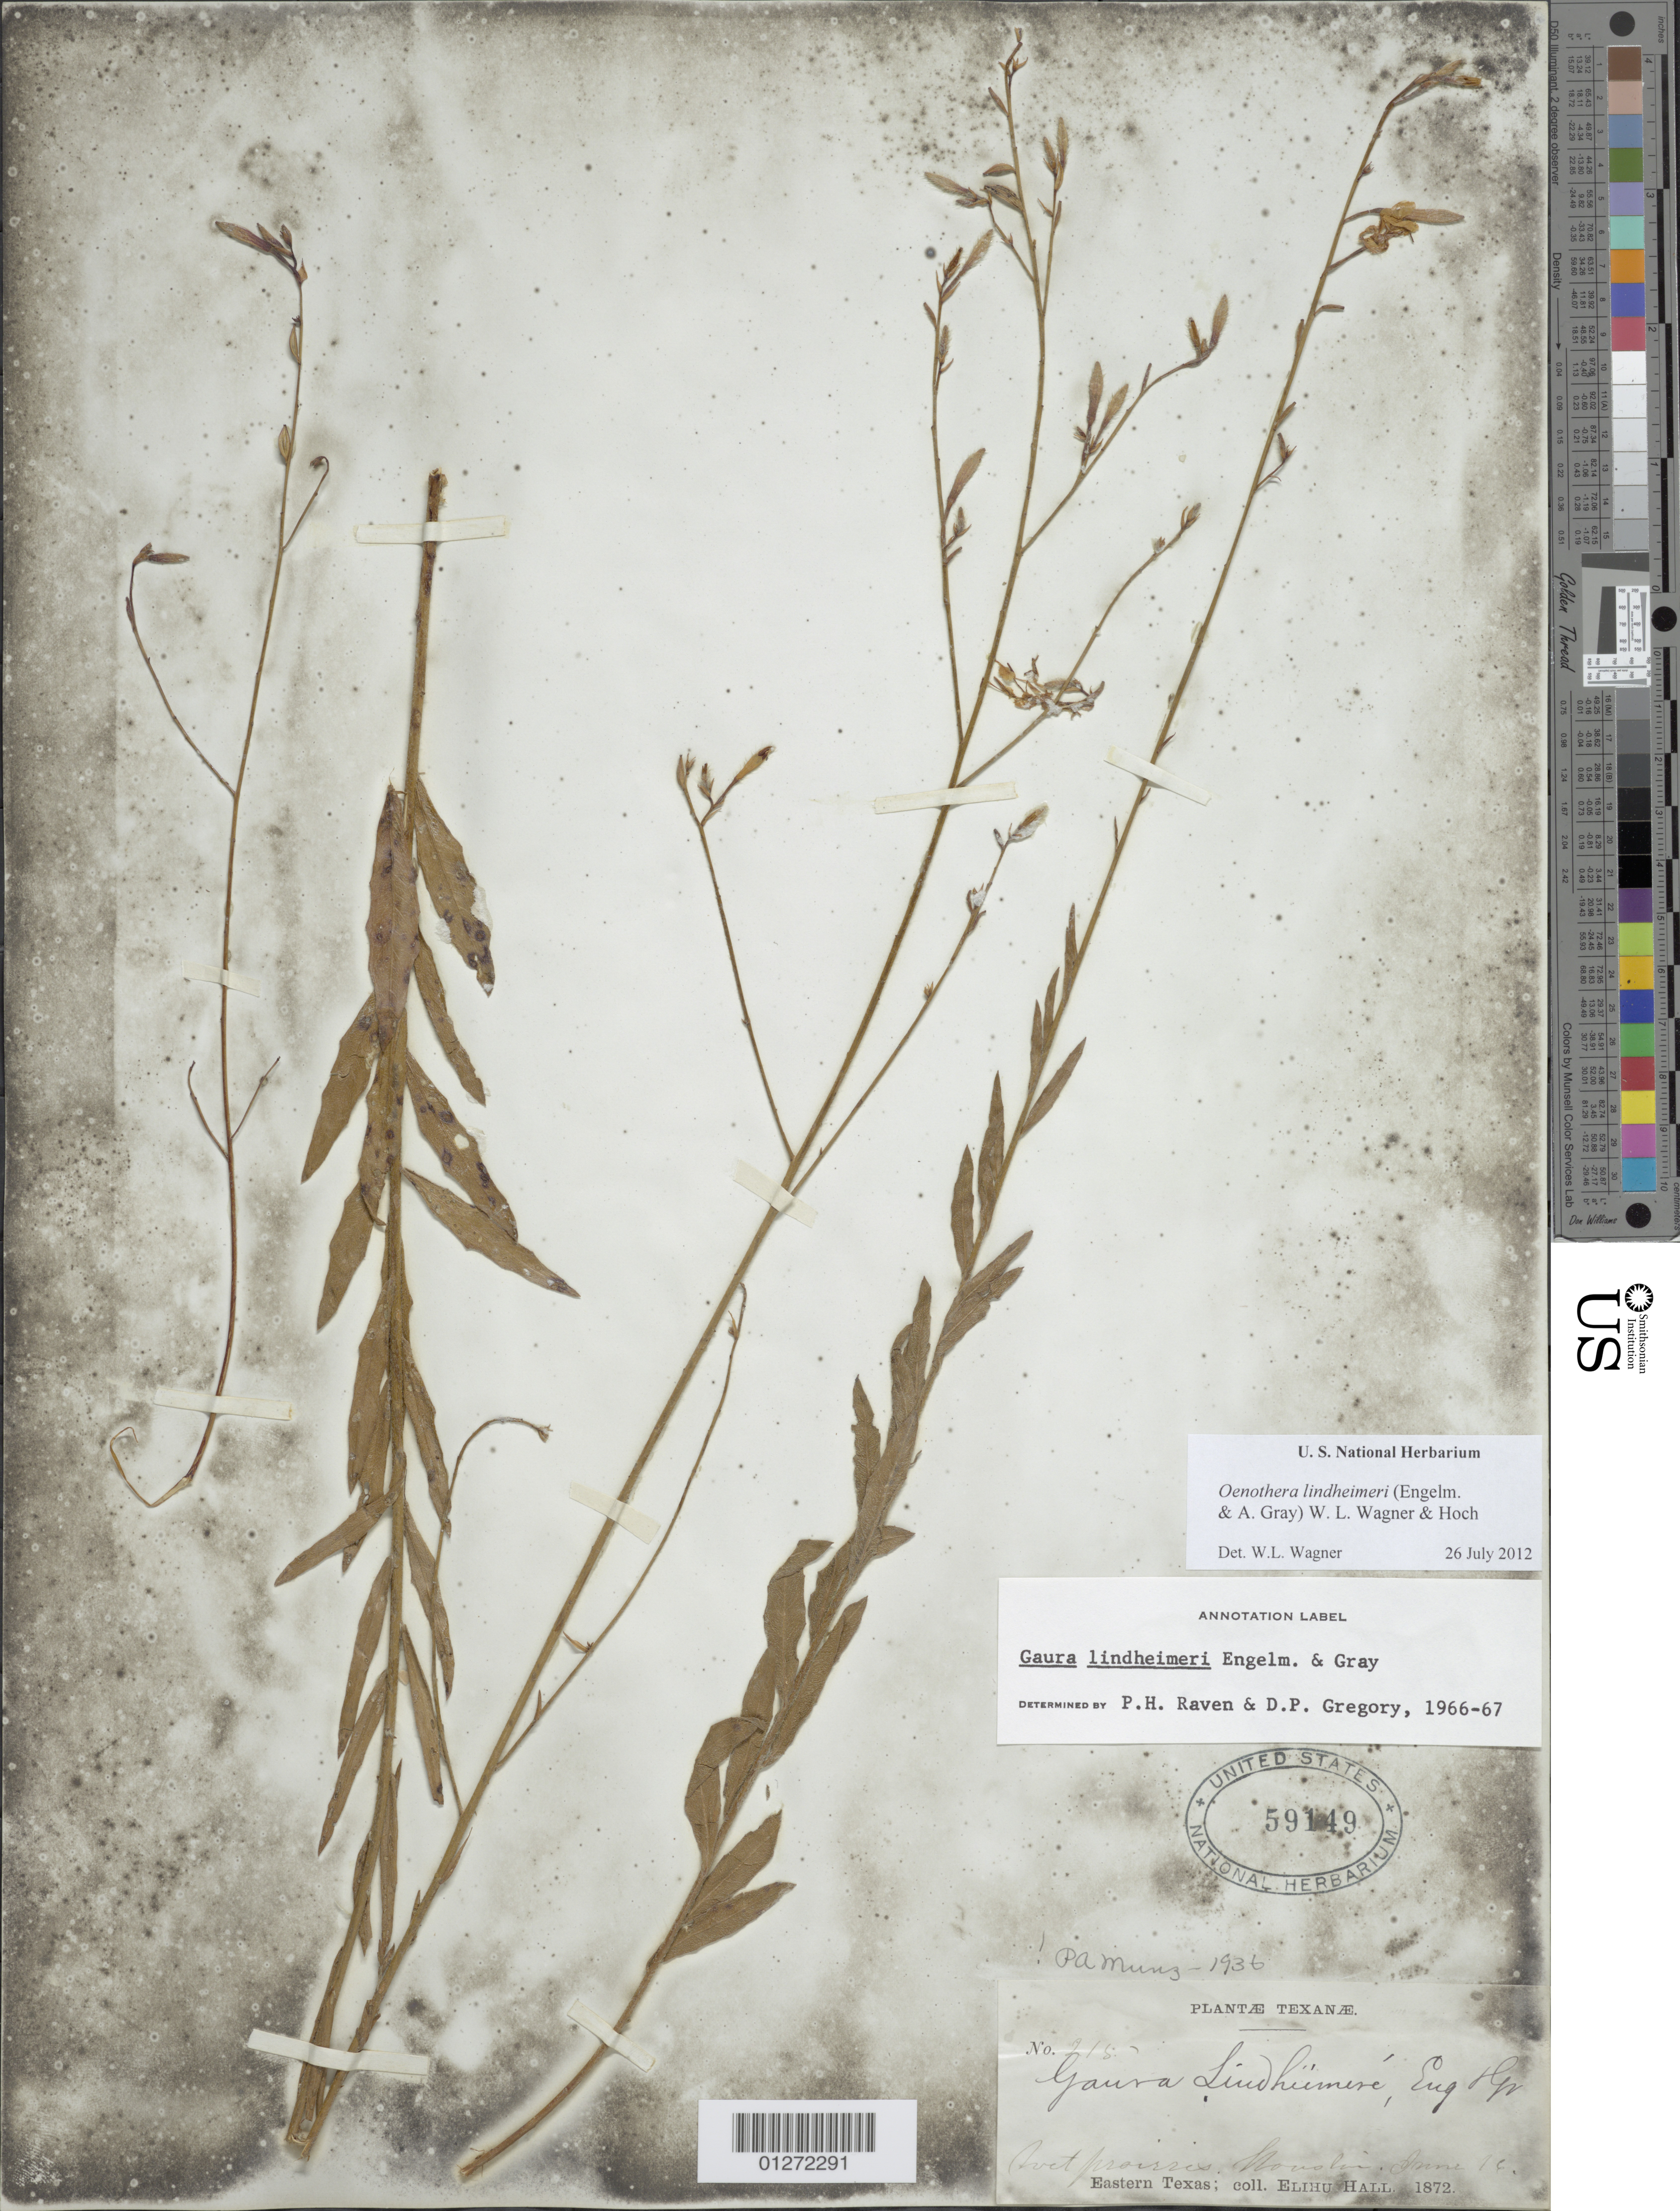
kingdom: Plantae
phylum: Tracheophyta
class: Magnoliopsida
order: Myrtales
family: Onagraceae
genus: Oenothera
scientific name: Oenothera lindheimeri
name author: (Engelm. & A. Gray) W.L. Wagner & Hoch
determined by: Wagner, W. L., (BOT), Smithsonian Institution - National Museum of Natural History (UNITED STATES)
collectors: E. Hall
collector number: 215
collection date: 1872-06-16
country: United States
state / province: Texas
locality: Houston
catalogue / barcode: US 59149